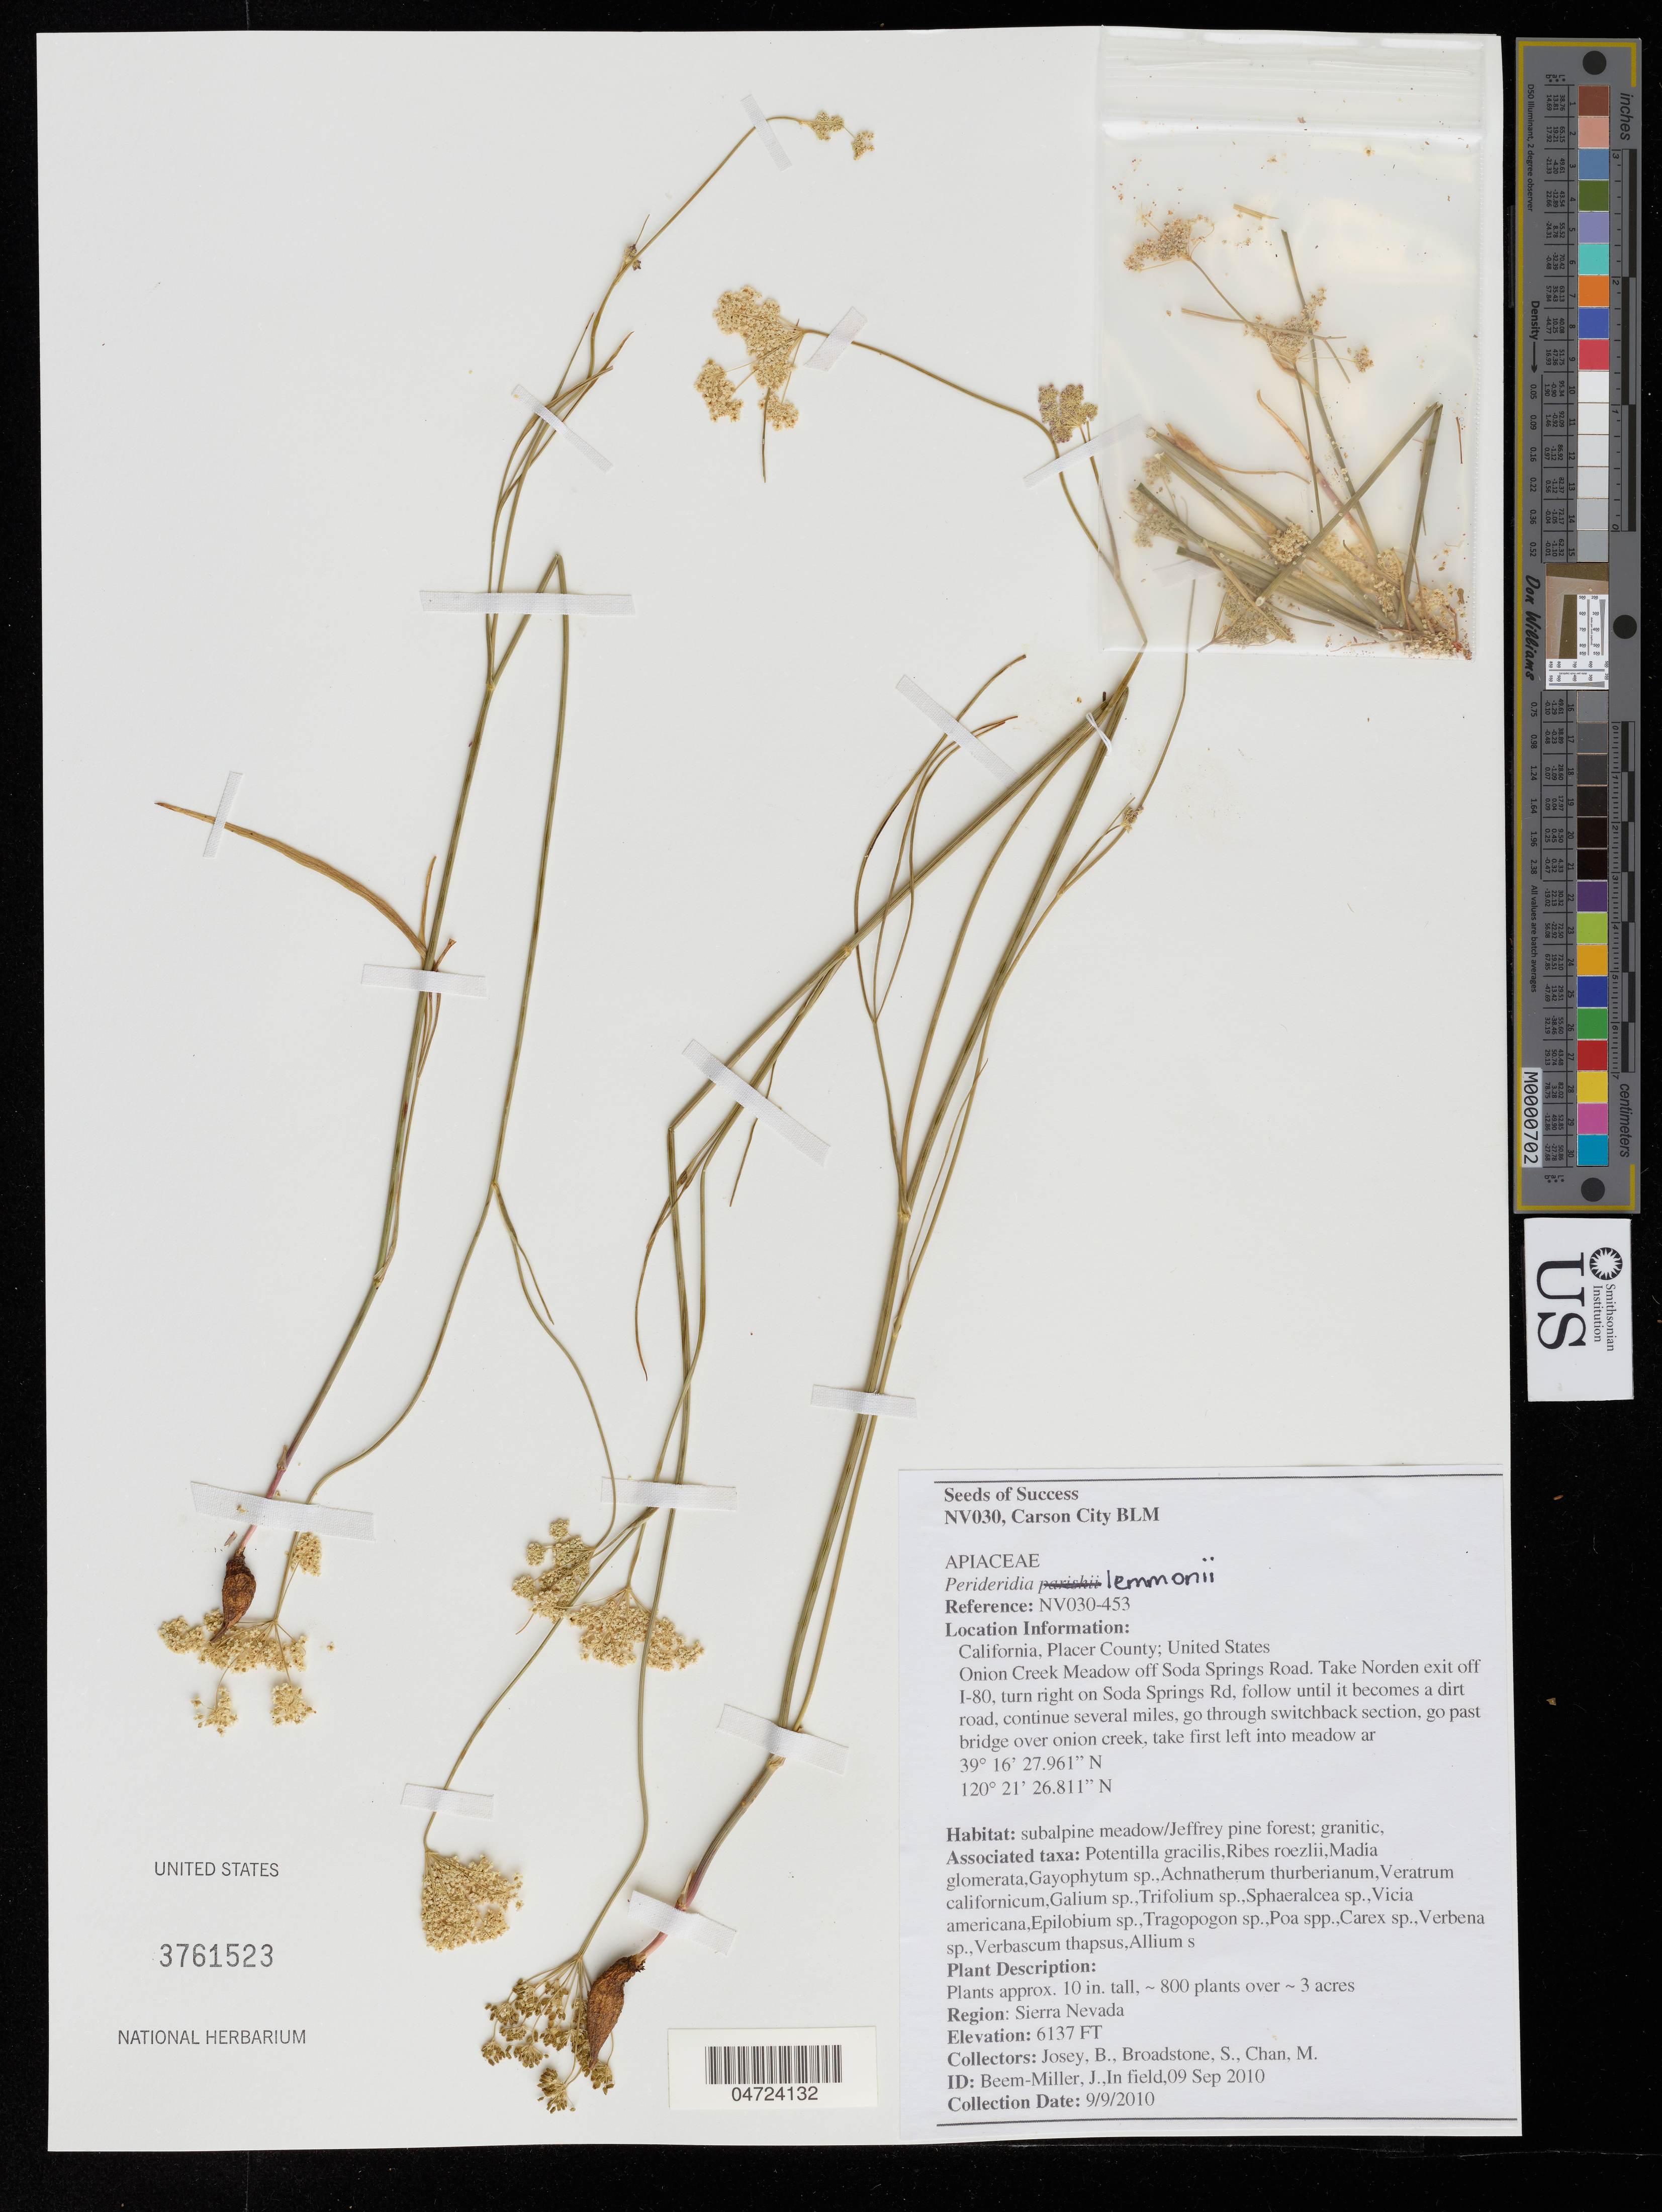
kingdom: Plantae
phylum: Tracheophyta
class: Magnoliopsida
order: Apiales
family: Apiaceae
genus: Perideridia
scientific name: Perideridia lemmonii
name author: (J.M. Coult. & Rose) T.I. Chuang & Constance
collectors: B. Josey, S. Broadstone & M. Chan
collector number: NV030-453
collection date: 2010-09-09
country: United States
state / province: California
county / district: Placer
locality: Placer County. Onion Creek Meadow off Soda Springs Road. Take Norden exit off I-80, turn right on Soda Springs Rd, follow until it becomes a dirt road, continue several miles, go through switchback section, go past bridge over onion creek, take first left into meadow ar. Region: Sierra Nevada.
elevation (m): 1871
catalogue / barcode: US 3761523